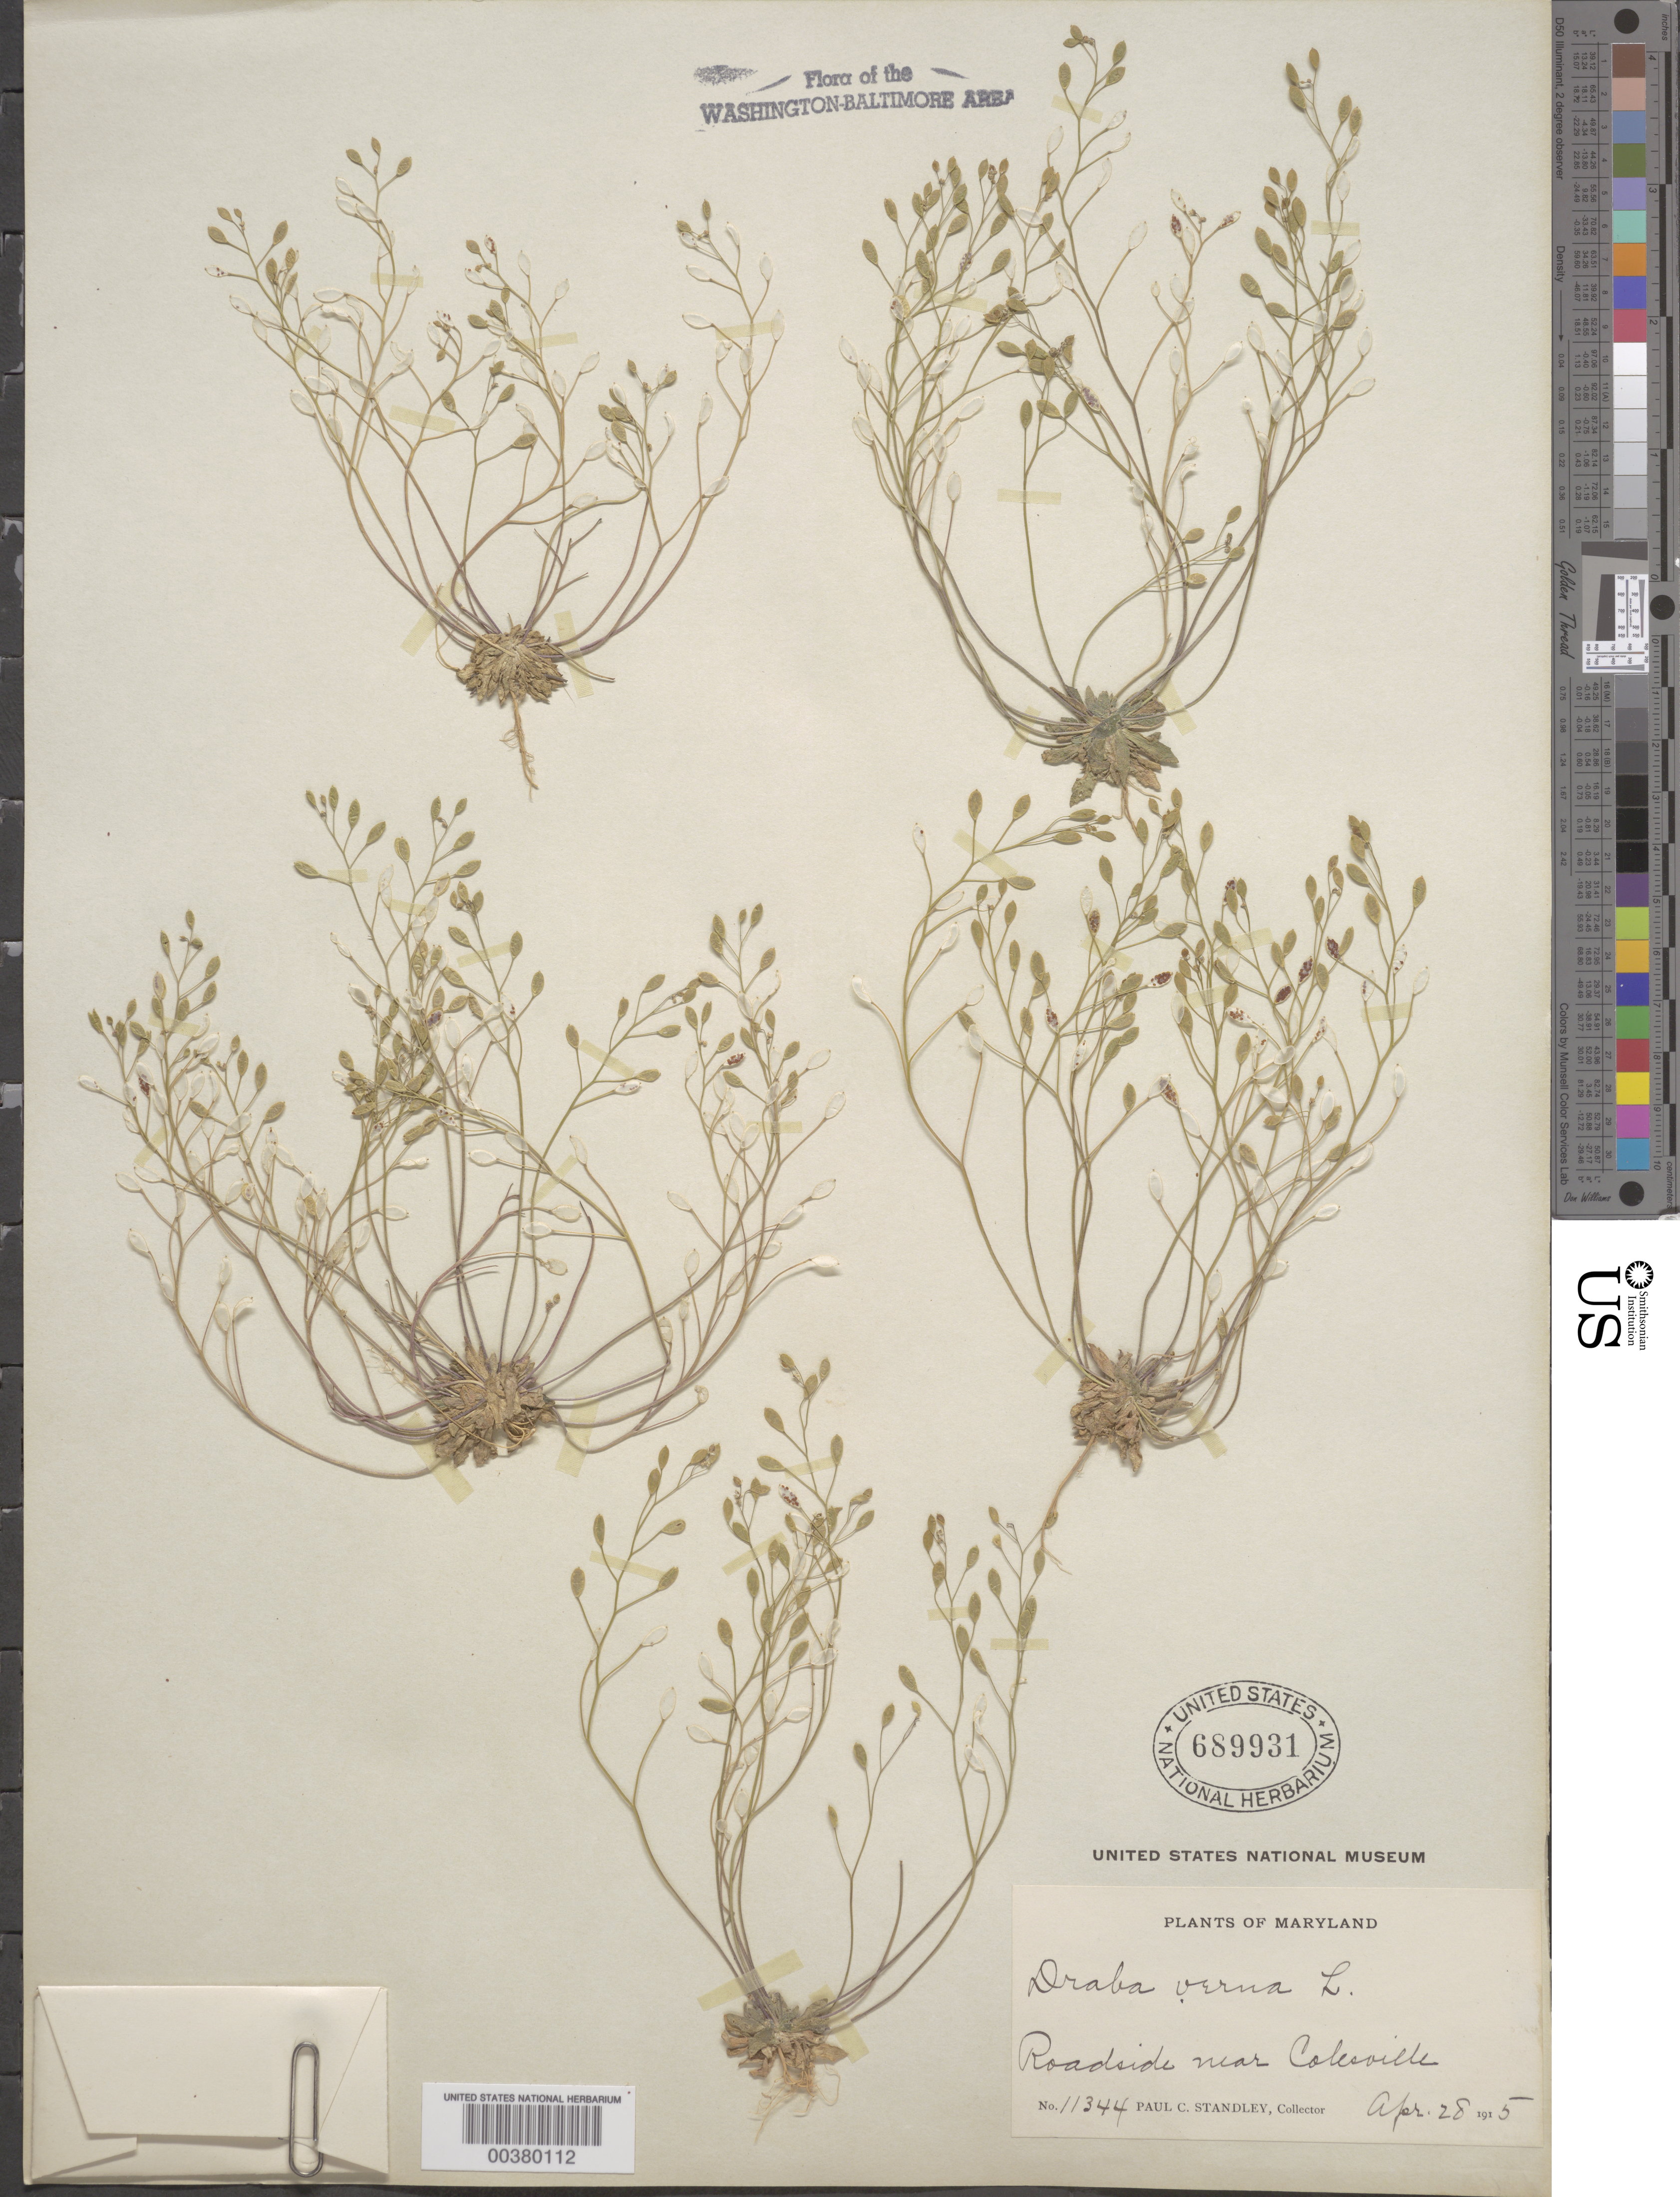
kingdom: Plantae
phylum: Tracheophyta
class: Magnoliopsida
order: Brassicales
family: Brassicaceae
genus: Draba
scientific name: Draba verna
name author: L.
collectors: P. C. Standley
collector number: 11344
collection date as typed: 28 Apr 1915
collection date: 1915-04-28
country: United States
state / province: Maryland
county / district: Montgomery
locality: Colesville vicinity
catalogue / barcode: US 689931